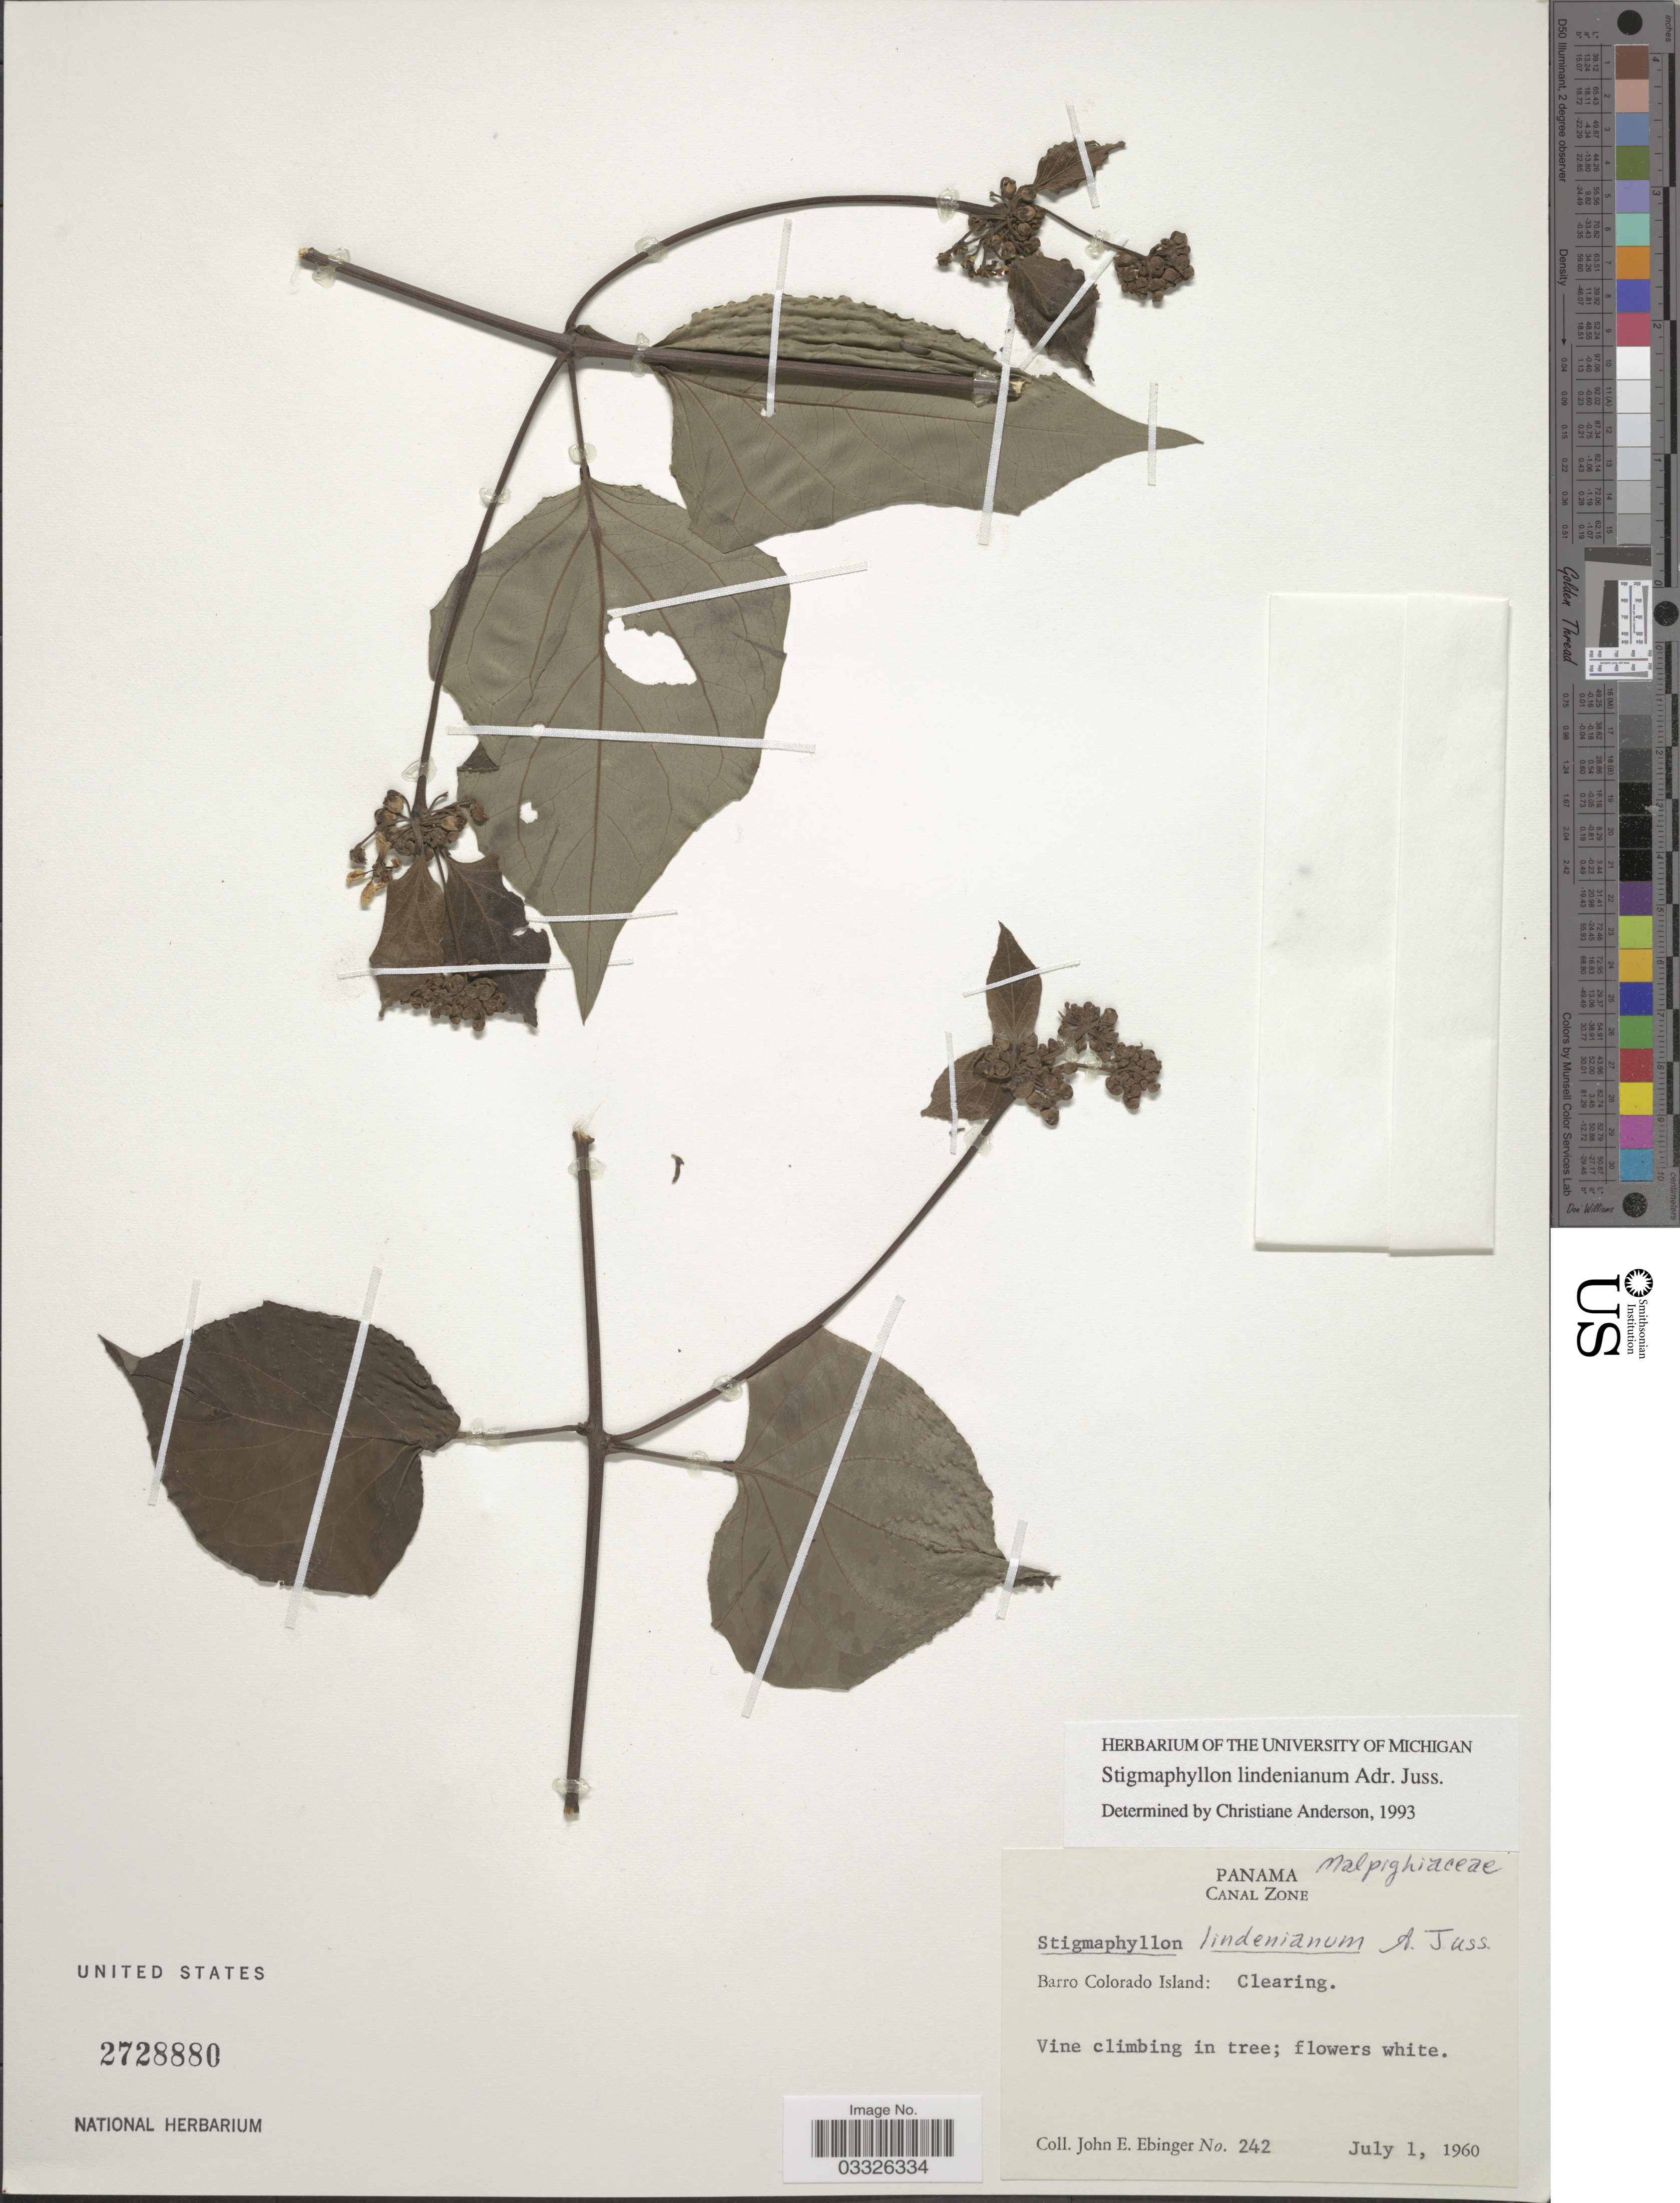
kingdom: Plantae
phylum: Tracheophyta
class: Magnoliopsida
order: Malpighiales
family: Malpighiaceae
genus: Stigmaphyllon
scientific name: Stigmaphyllon lindenianum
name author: A. Juss.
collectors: J. Ebinger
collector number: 242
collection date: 1960-07-01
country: Panama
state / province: Panamá Oeste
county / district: Canal Zone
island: Barro Colorado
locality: Canal Zone. Barro Colorado Island: Clearing.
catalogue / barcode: US 2728880